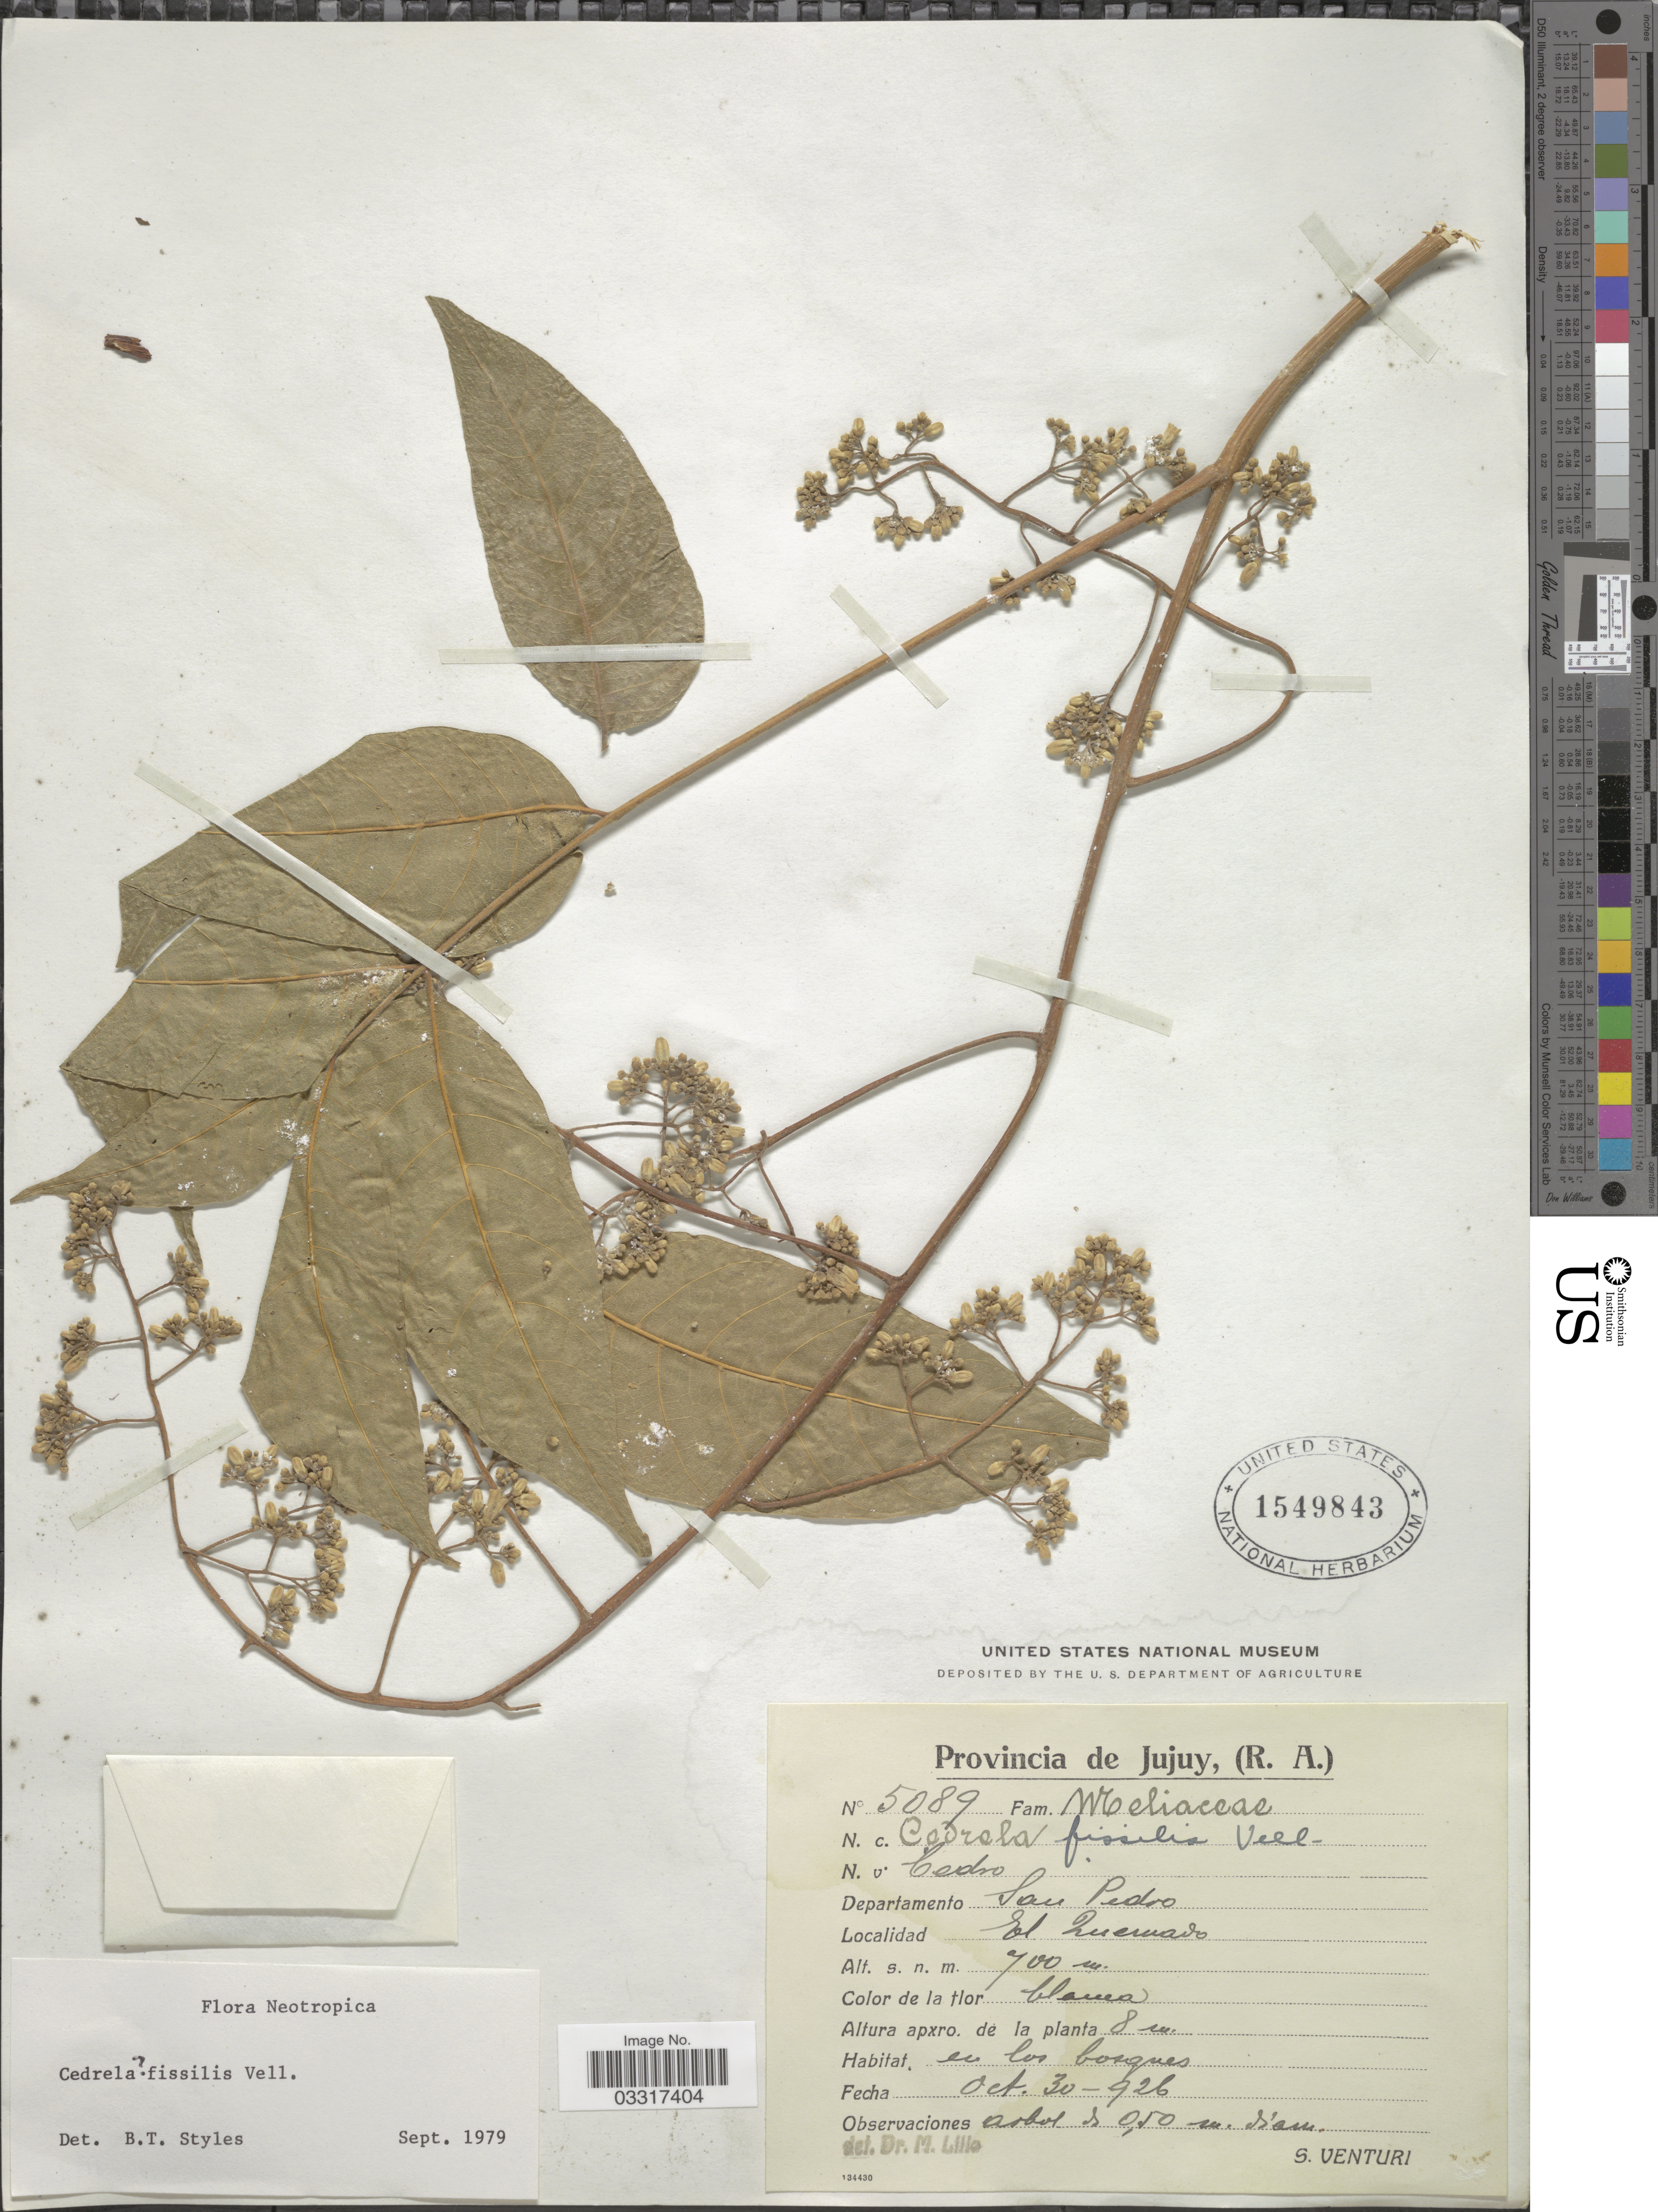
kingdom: Plantae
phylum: Tracheophyta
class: Magnoliopsida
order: Sapindales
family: Meliaceae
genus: Cedrela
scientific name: Cedrela fissilis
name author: Vell.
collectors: S. Venturi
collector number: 5089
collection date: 1926-10-30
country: Argentina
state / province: Jujuy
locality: Departamento San Pedro. El Quemado.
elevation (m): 700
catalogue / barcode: US 1549843